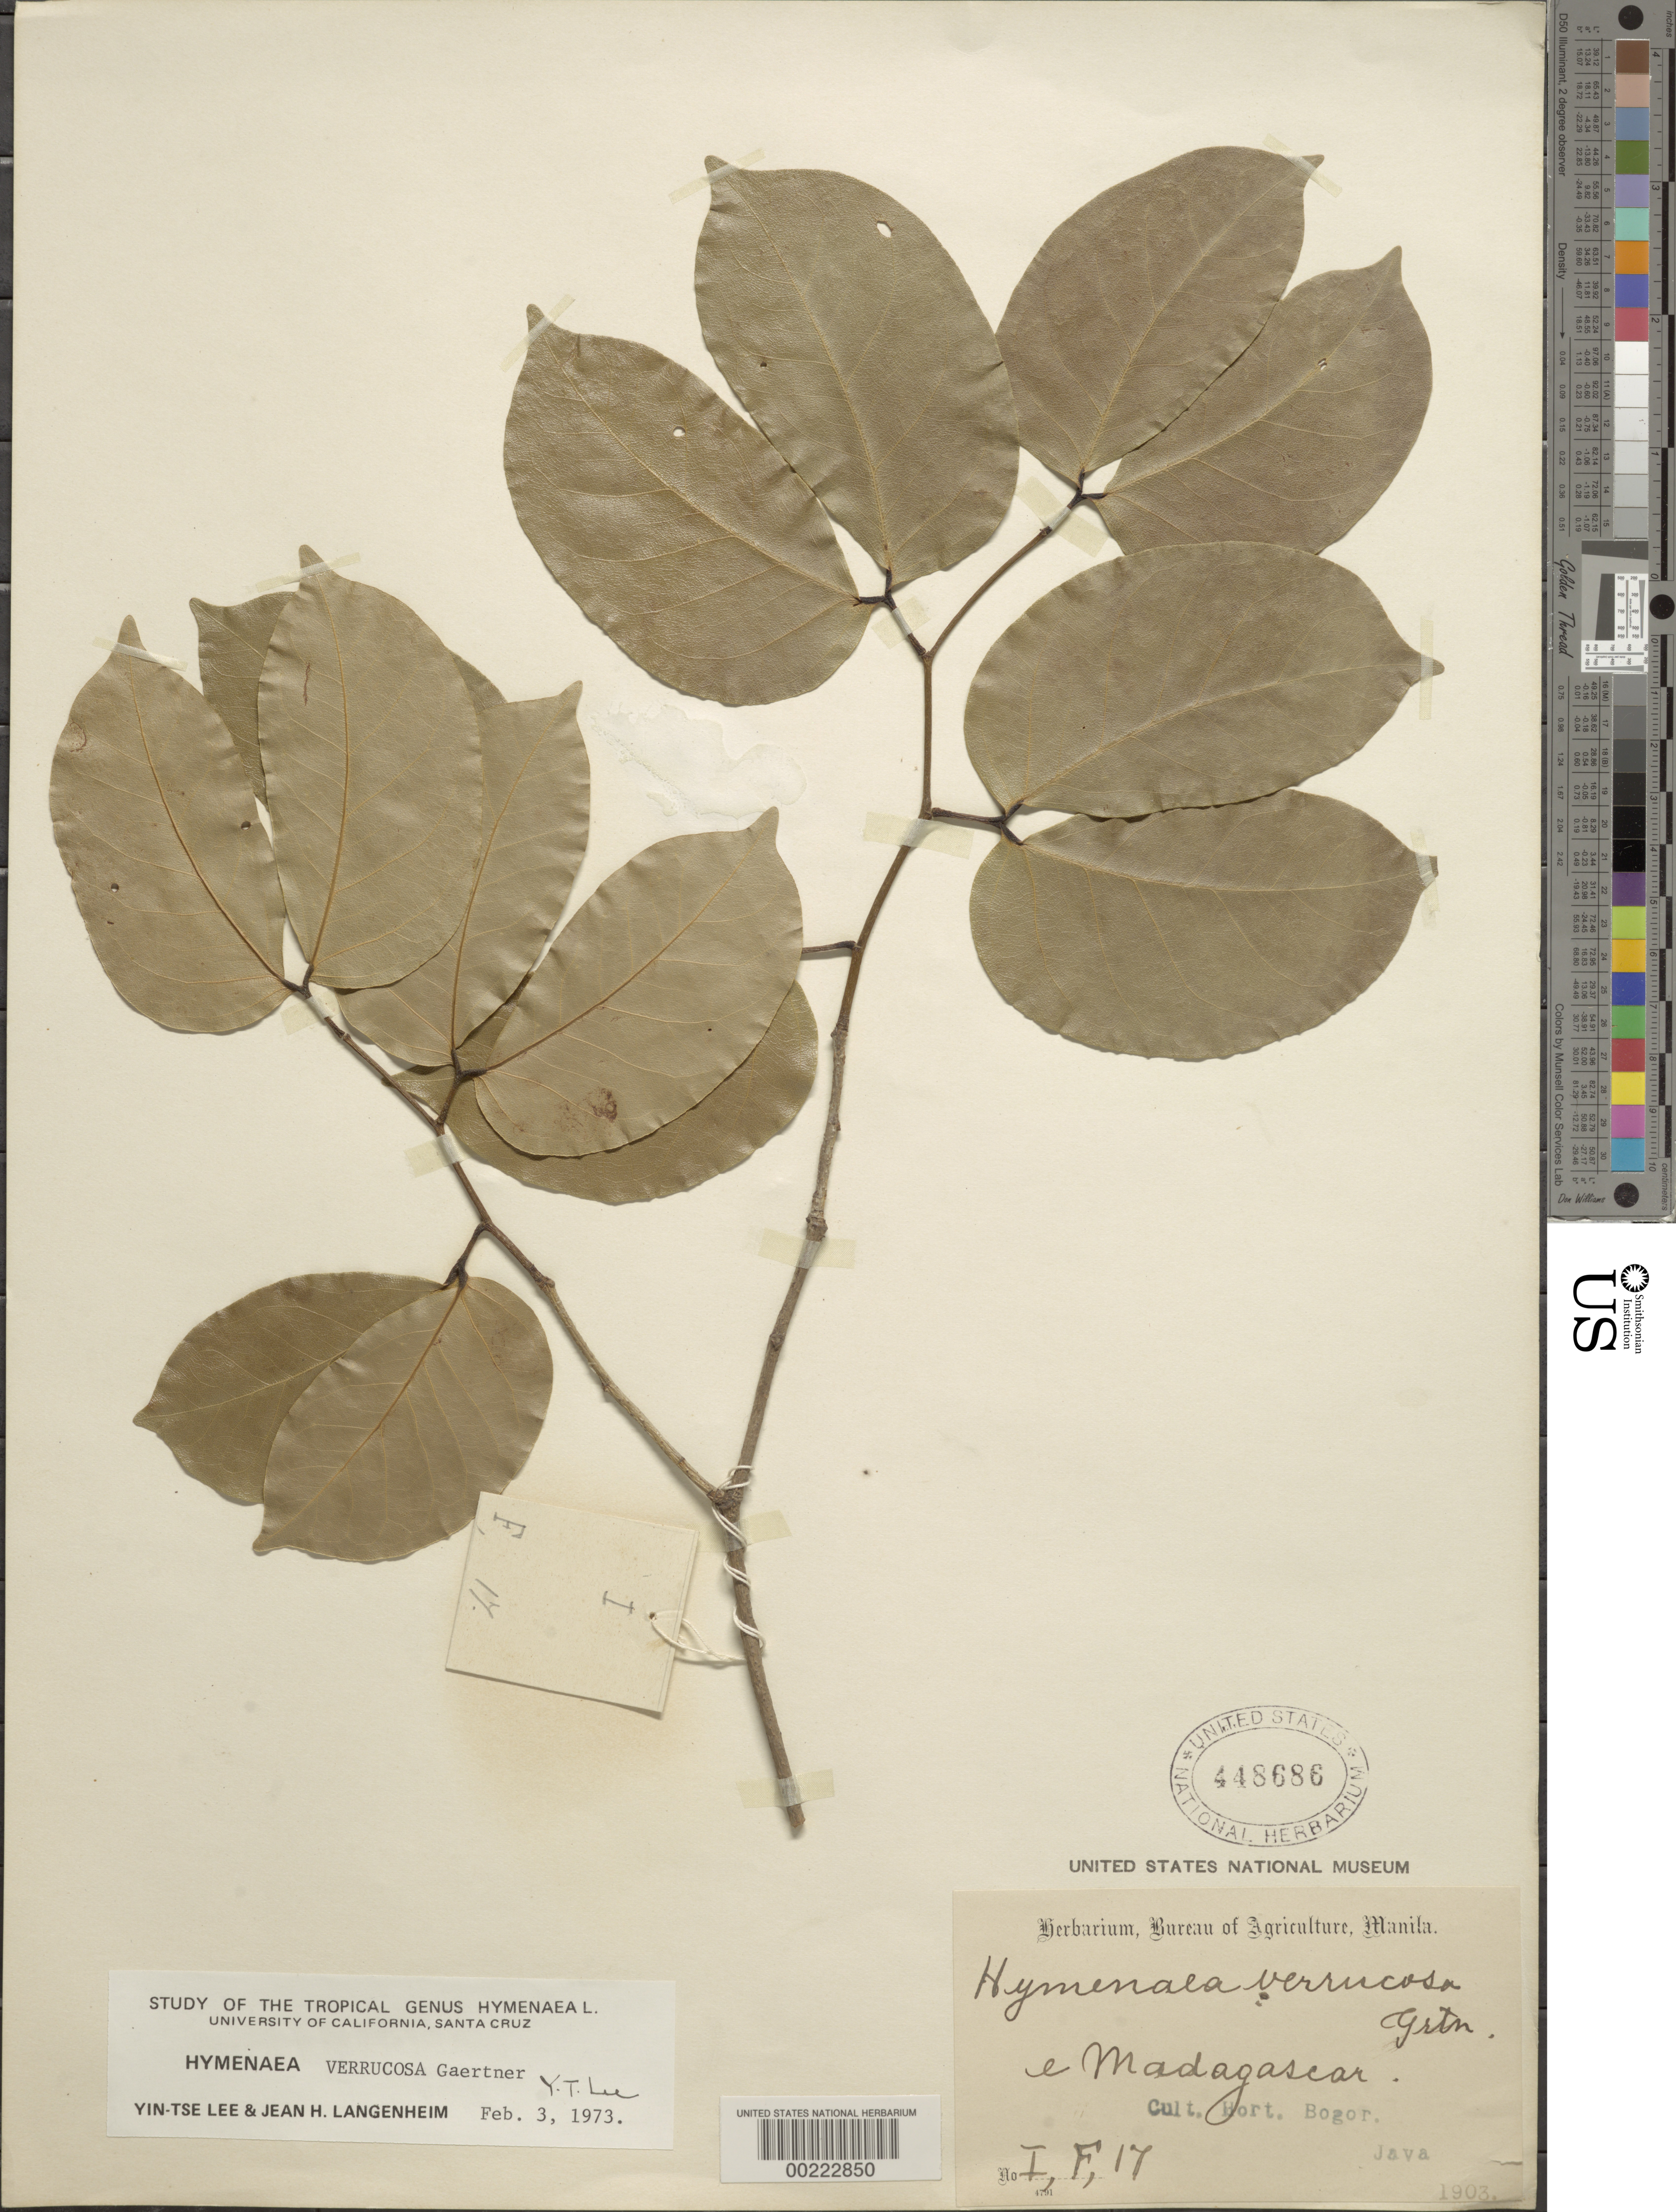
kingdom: Plantae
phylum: Tracheophyta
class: Magnoliopsida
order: Fabales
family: Fabaceae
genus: Hymenaea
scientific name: Hymenaea verrucosa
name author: Gaertn.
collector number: I,f,17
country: Indonesia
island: Java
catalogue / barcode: US 448686